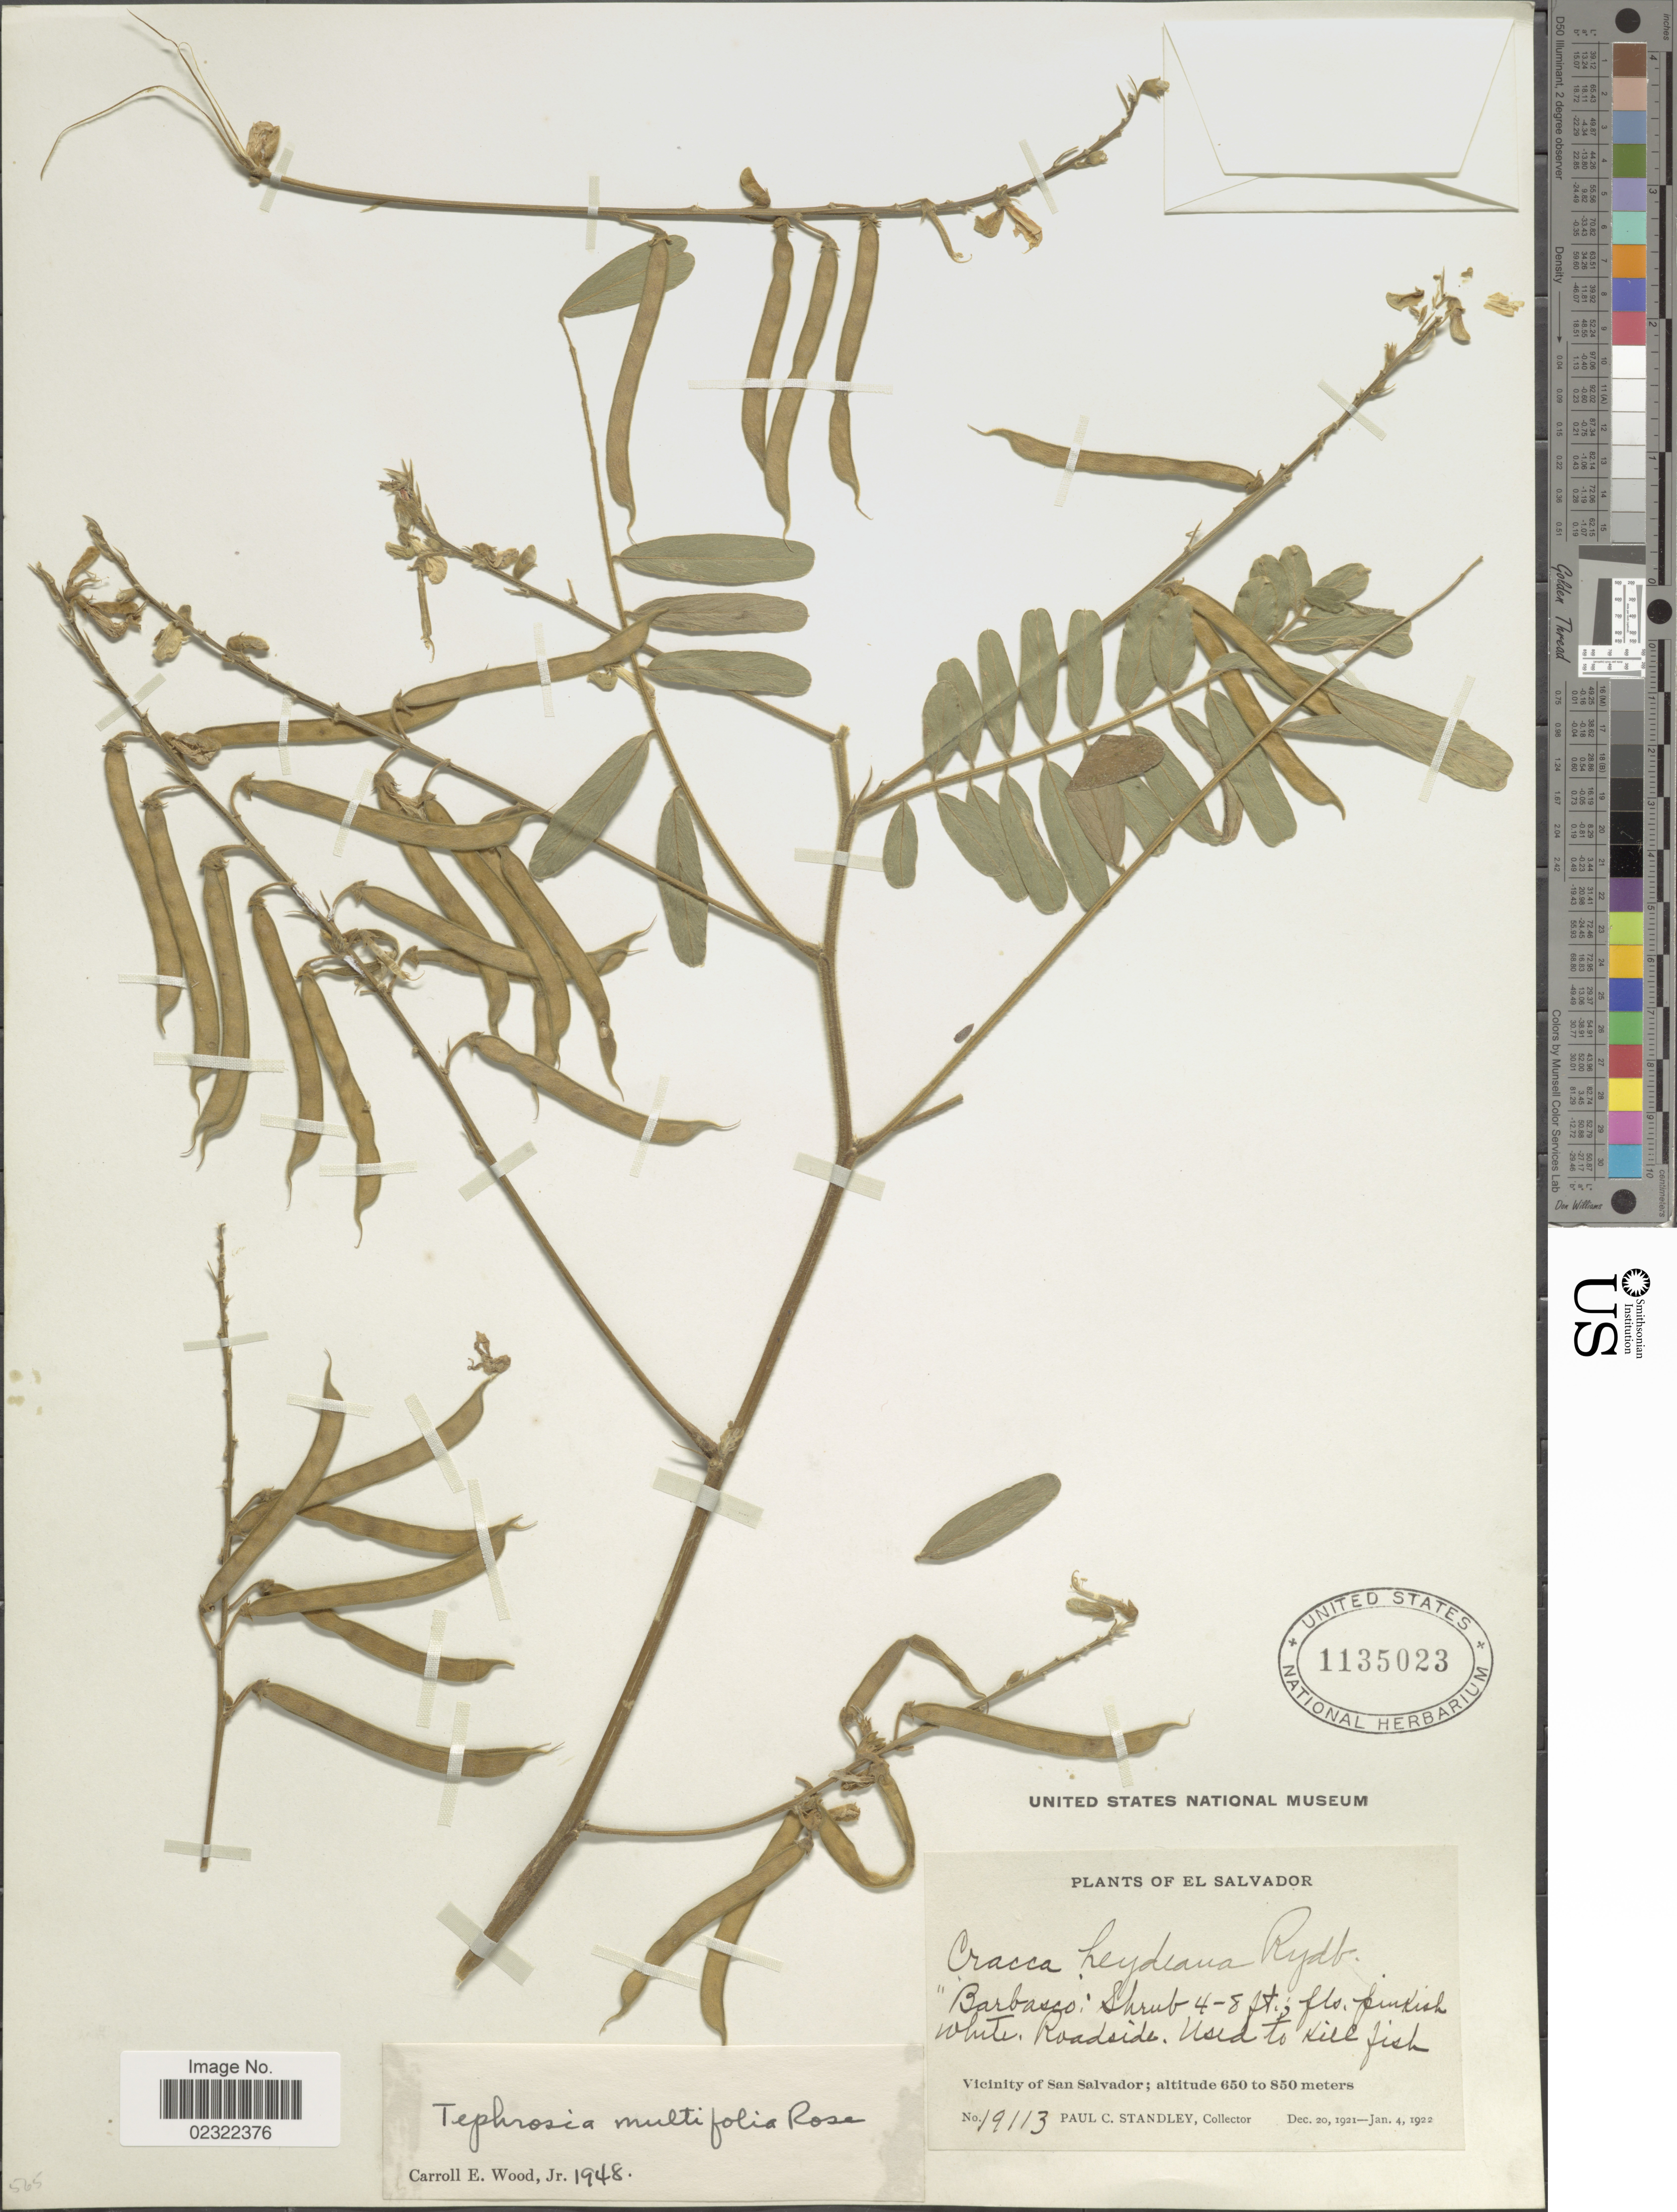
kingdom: Plantae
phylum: Tracheophyta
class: Magnoliopsida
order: Fabales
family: Fabaceae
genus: Tephrosia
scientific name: Tephrosia multifolia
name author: Rose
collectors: P. C. Standley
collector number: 19113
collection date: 1921-12-20/1922-01-04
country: El Salvador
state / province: San Salvador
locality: Vicinity of San Salvador. El Salvador.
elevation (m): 650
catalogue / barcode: US 1135023